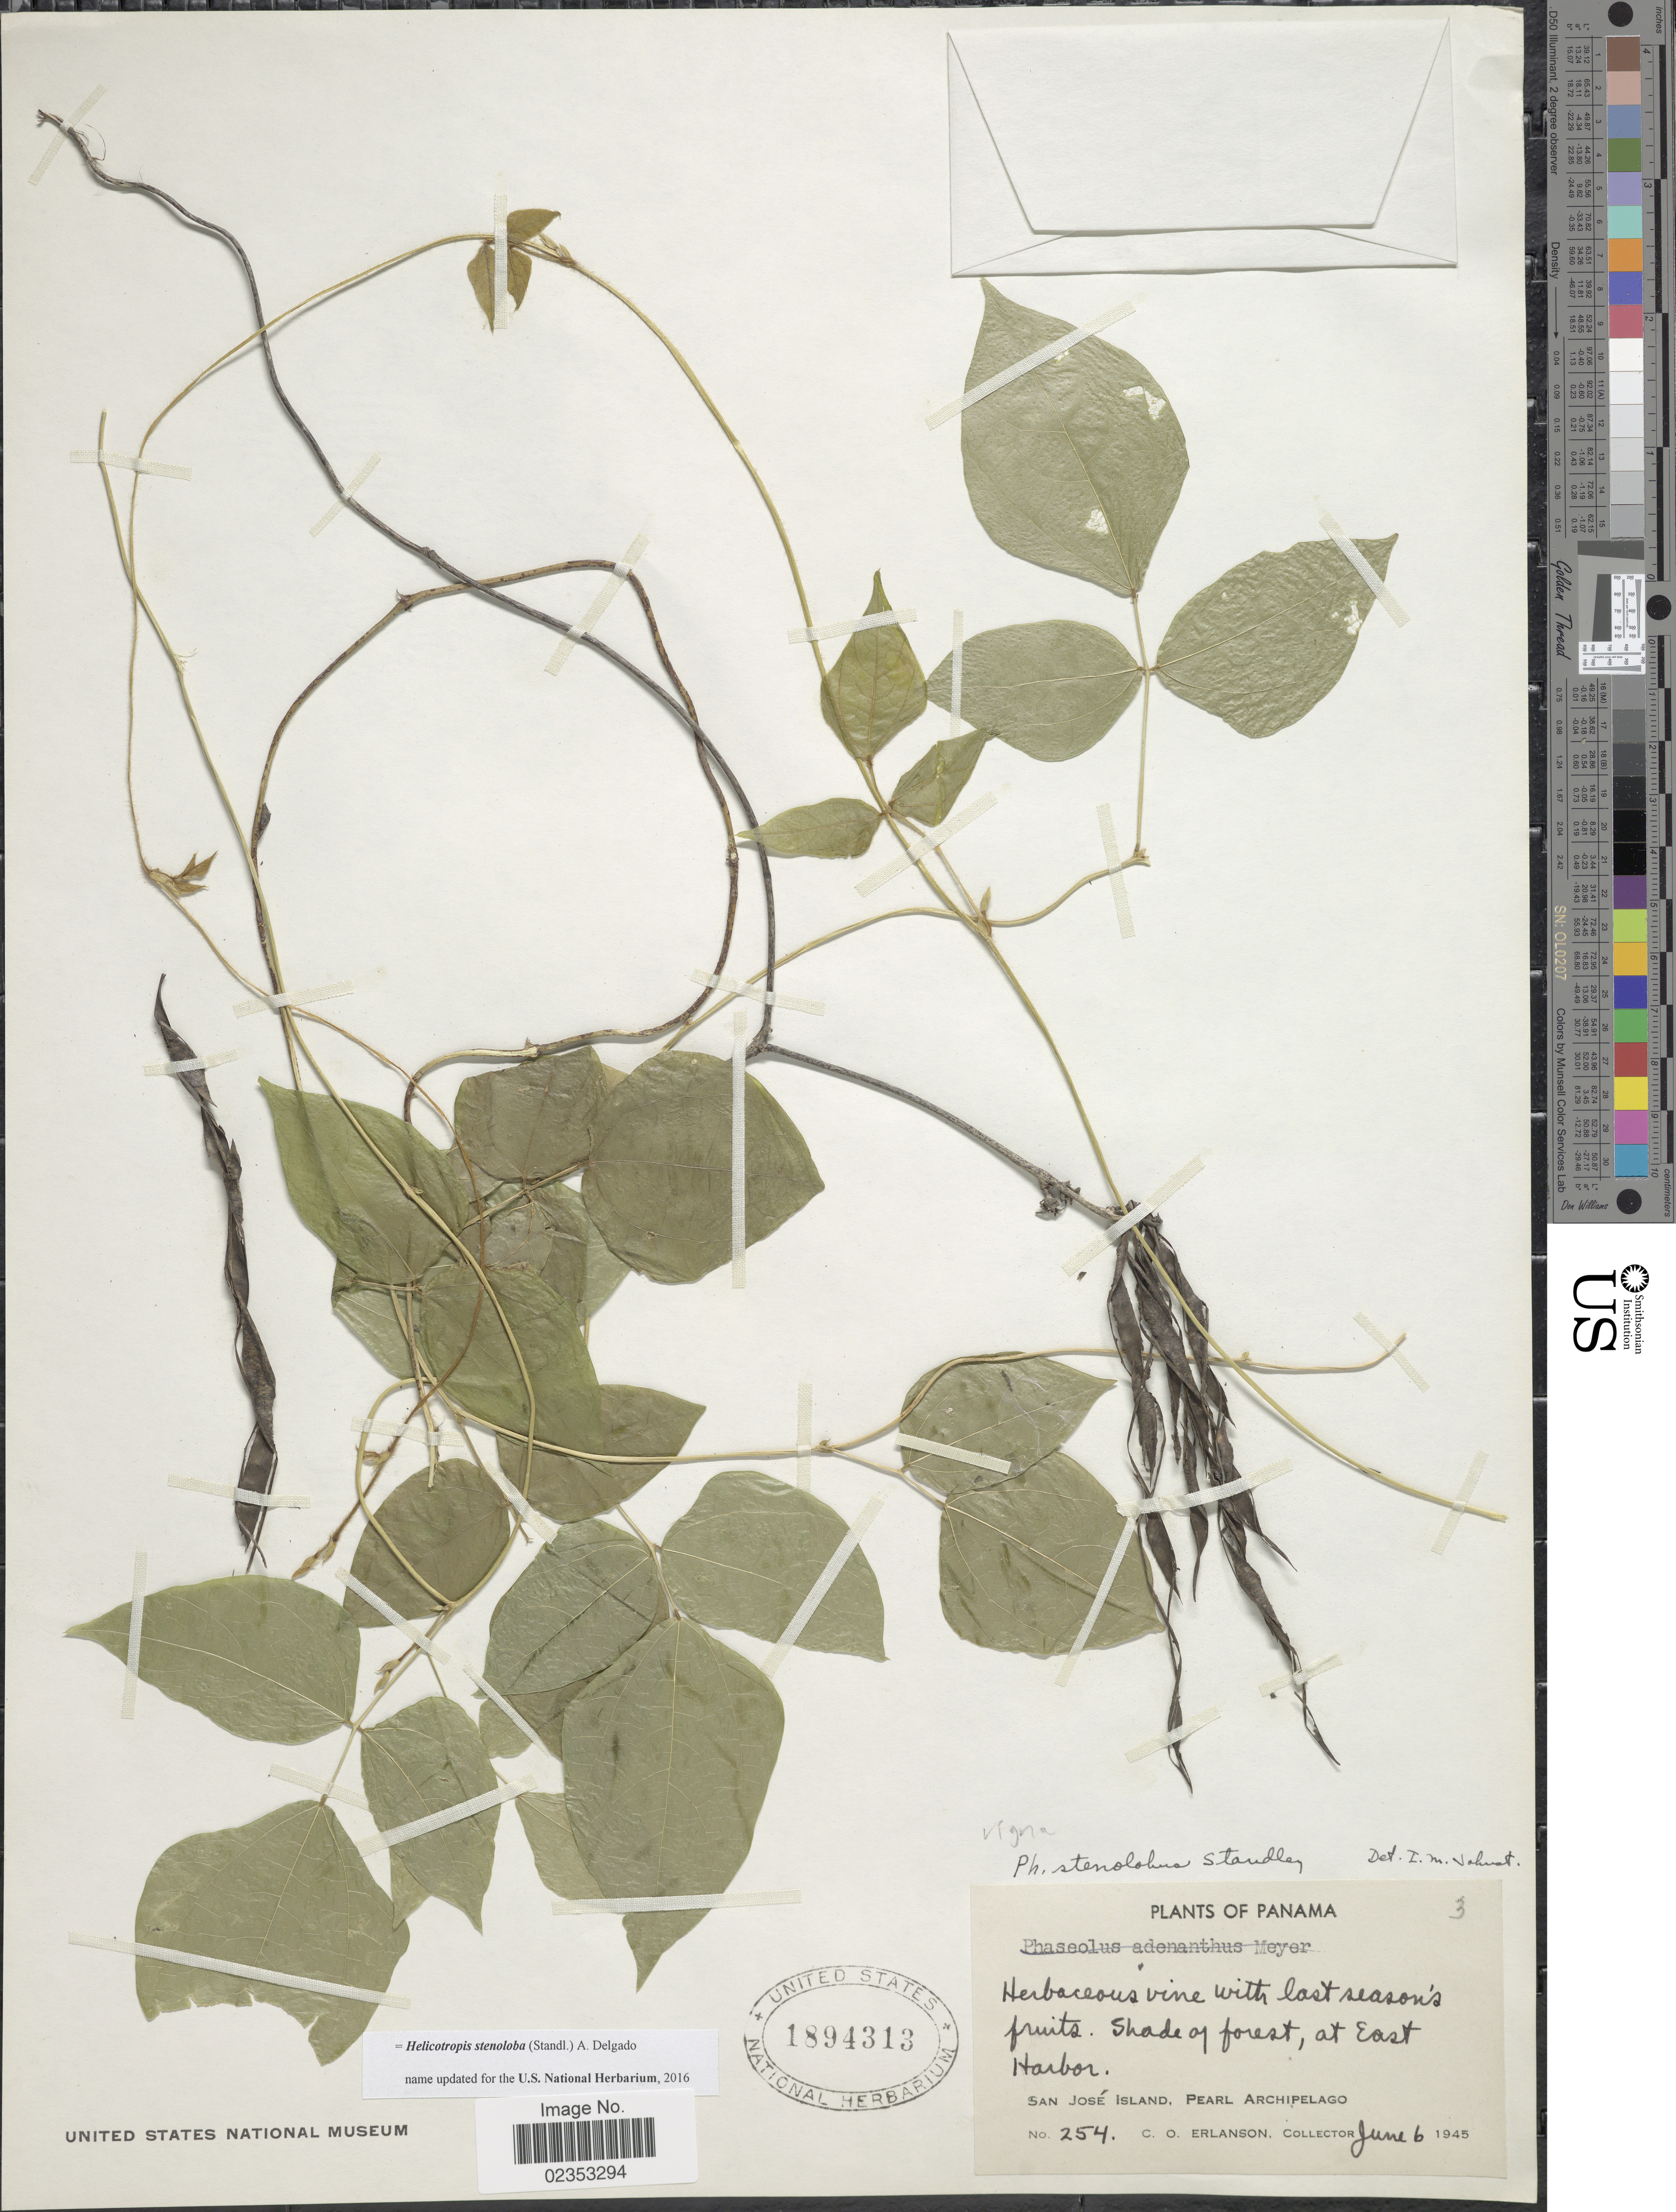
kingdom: Plantae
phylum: Tracheophyta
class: Magnoliopsida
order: Fabales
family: Fabaceae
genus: Helicotropis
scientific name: Helicotropis stenoloba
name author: (Standl.) A. Delgado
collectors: C. O. Erlanson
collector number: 254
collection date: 1945-06-06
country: Panama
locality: Shady forest, at East Harbor. San Jose Island, Pearl Archipelago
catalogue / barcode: US 1894313